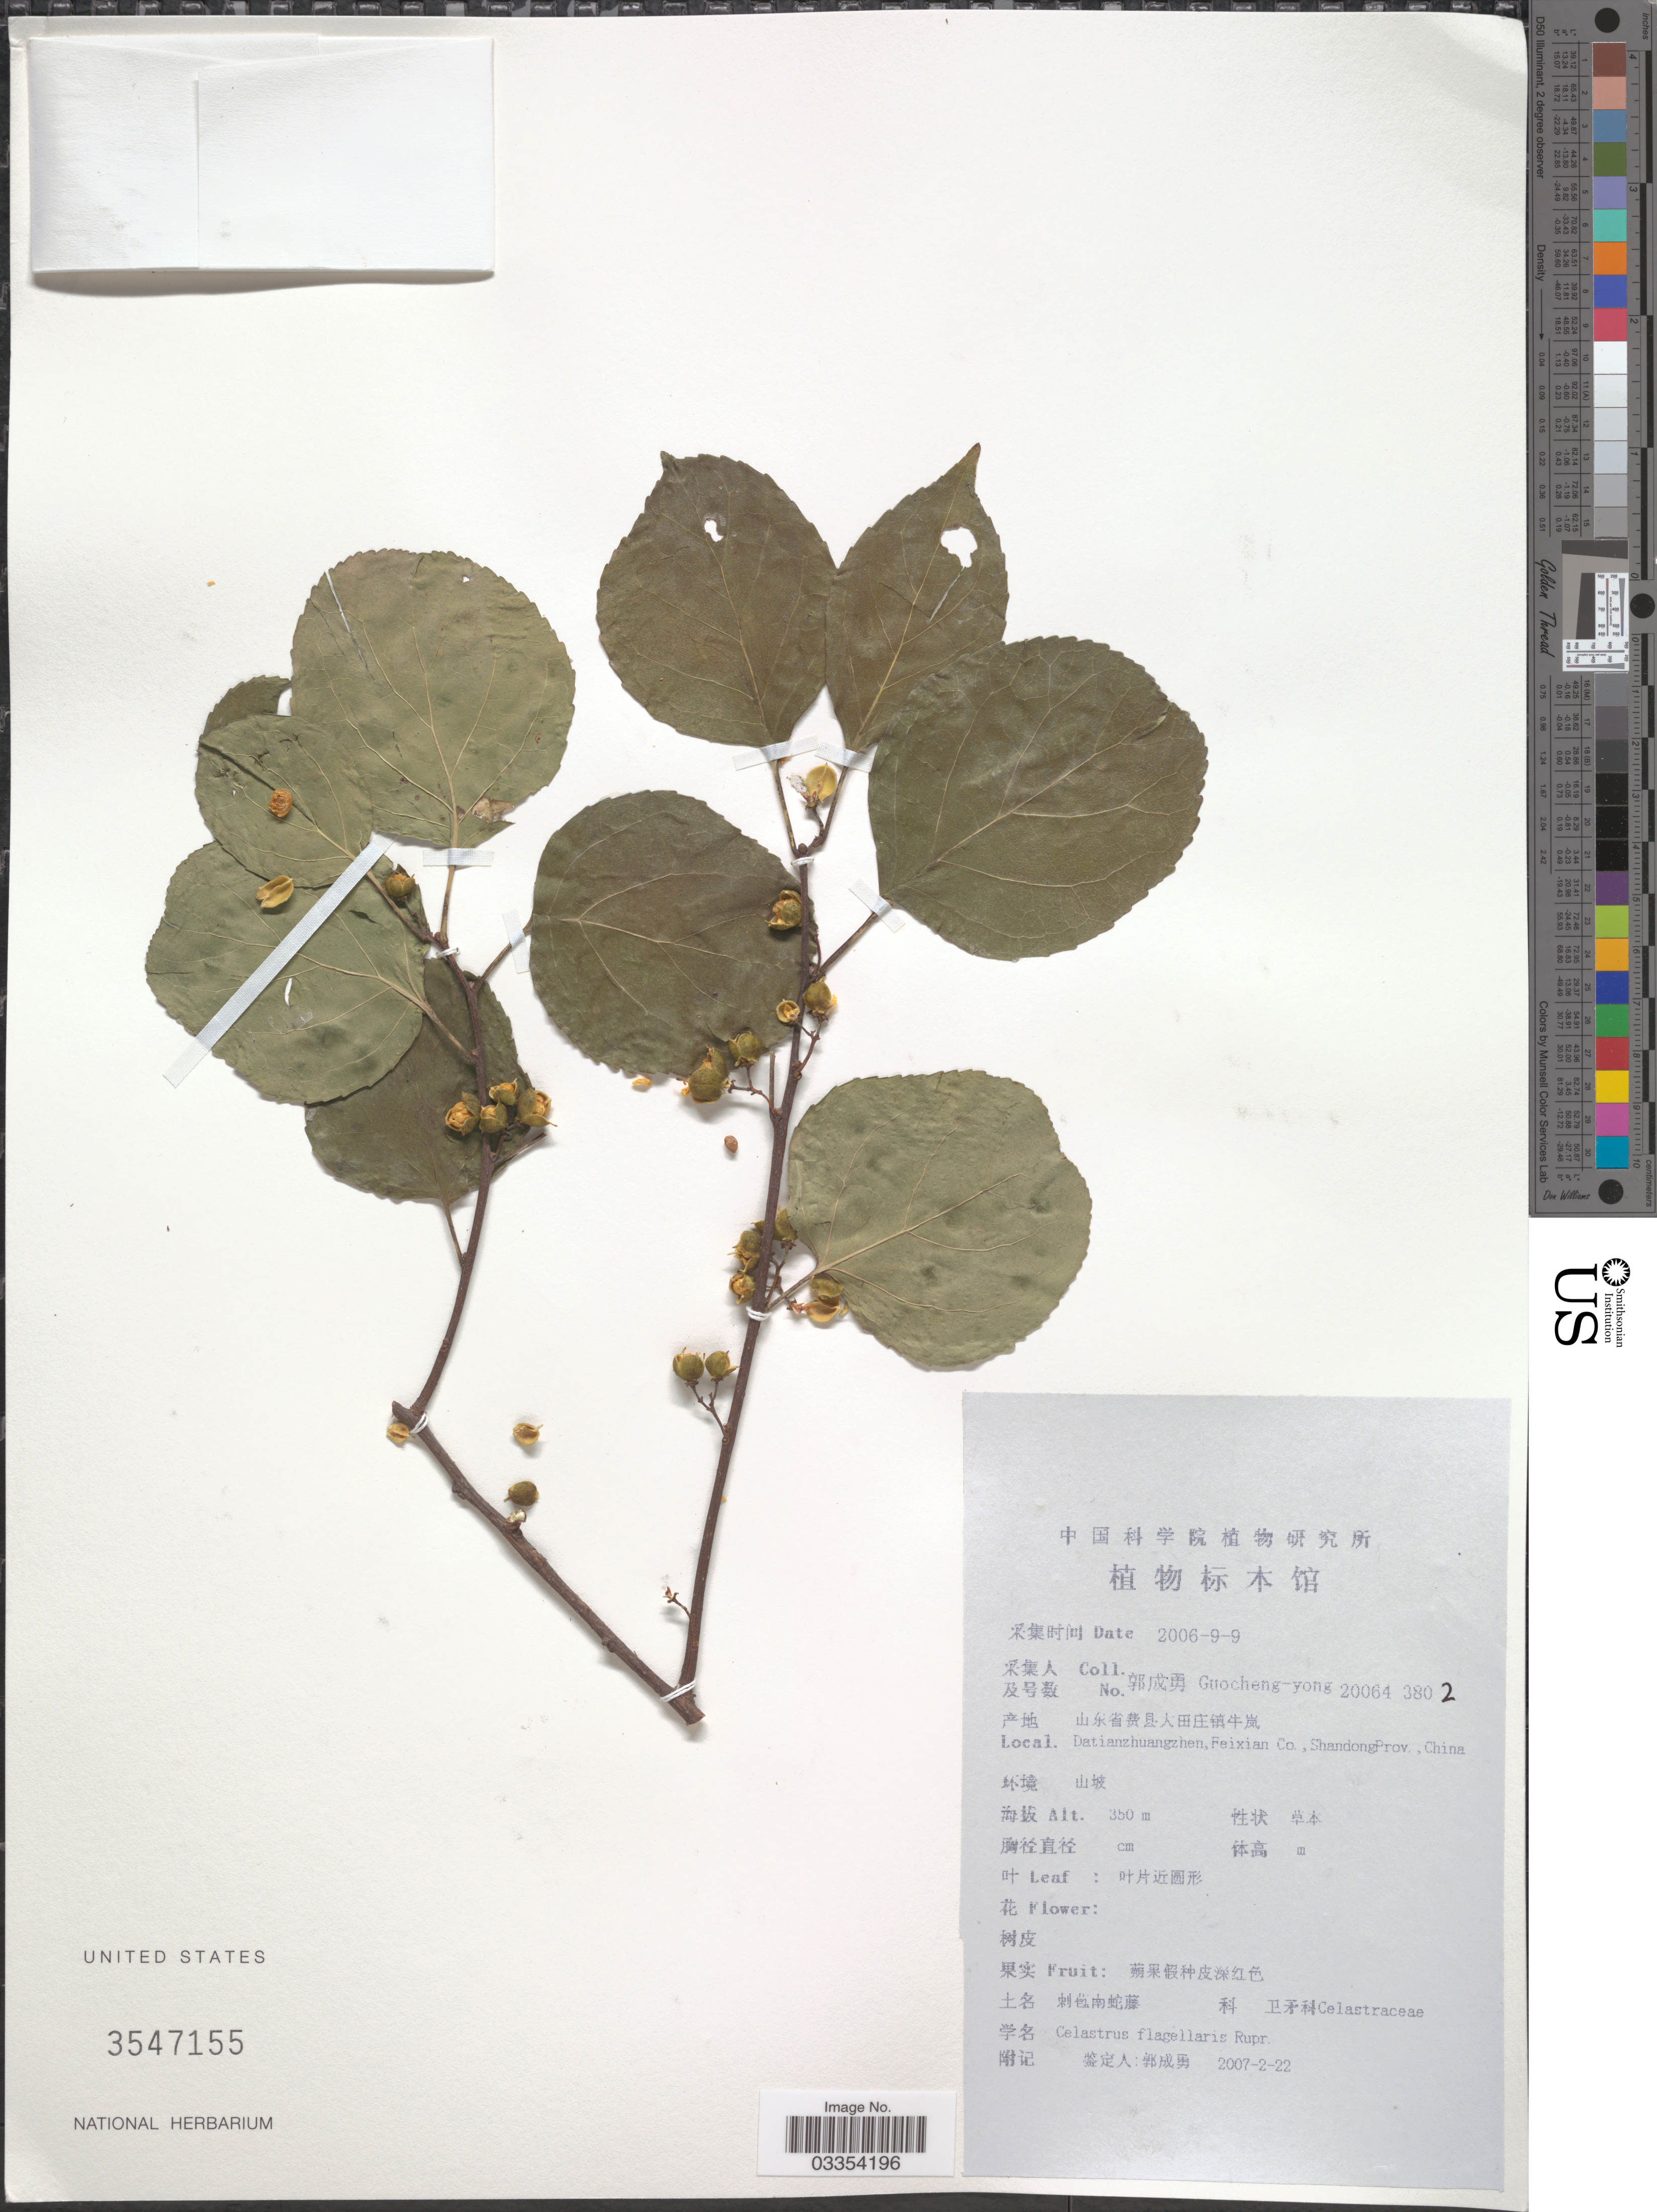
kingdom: Plantae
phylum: Tracheophyta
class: Magnoliopsida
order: Celastrales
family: Celastraceae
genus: Celastrus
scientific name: Celastrus flagellaris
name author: Rupr.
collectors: Guo cheng-yong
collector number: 20064 380 2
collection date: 2006-09-09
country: China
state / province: Shandong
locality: Datianzhuangzhen, Feixian Co. X.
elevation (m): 350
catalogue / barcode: US 3547155